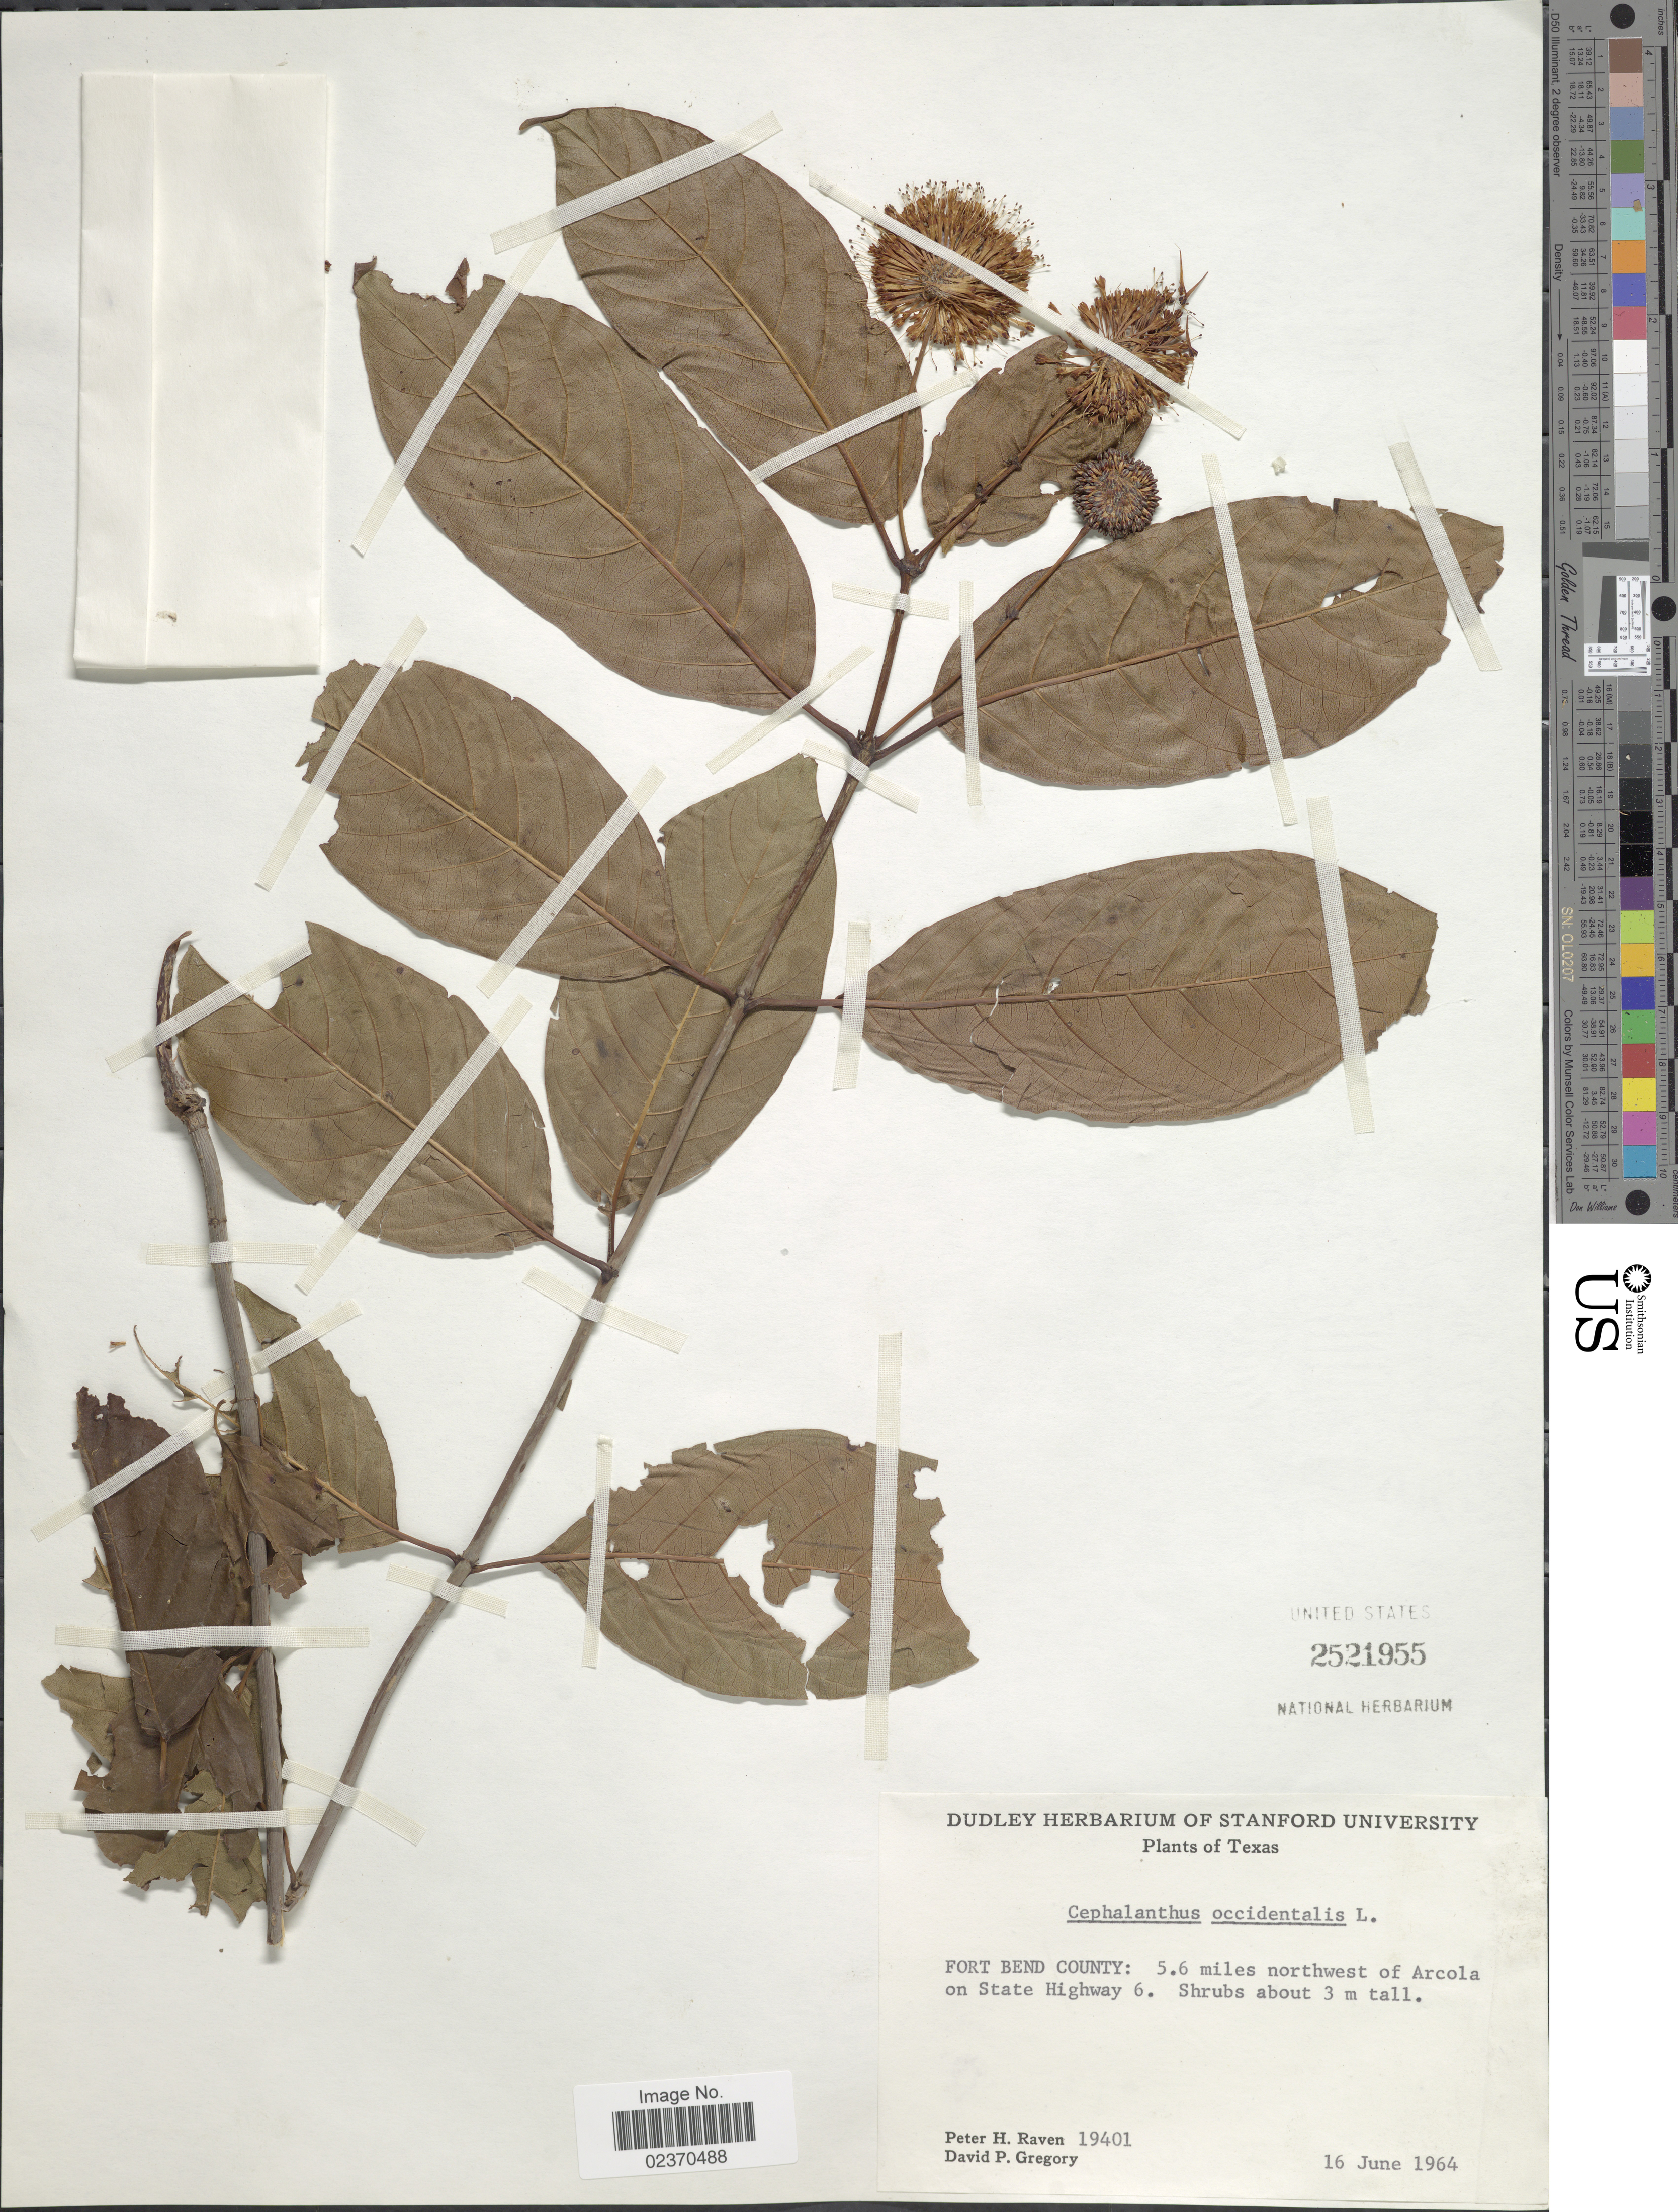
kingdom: Plantae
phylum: Tracheophyta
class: Magnoliopsida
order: Gentianales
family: Rubiaceae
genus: Cephalanthus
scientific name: Cephalanthus occidentalis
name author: L.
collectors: P. Raven & D. Gregory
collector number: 19401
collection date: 1964-06-16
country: United States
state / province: Texas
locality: Fort Bend County: 5.6 miles northwest of Arcola on State Highway 6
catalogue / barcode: US 2521955